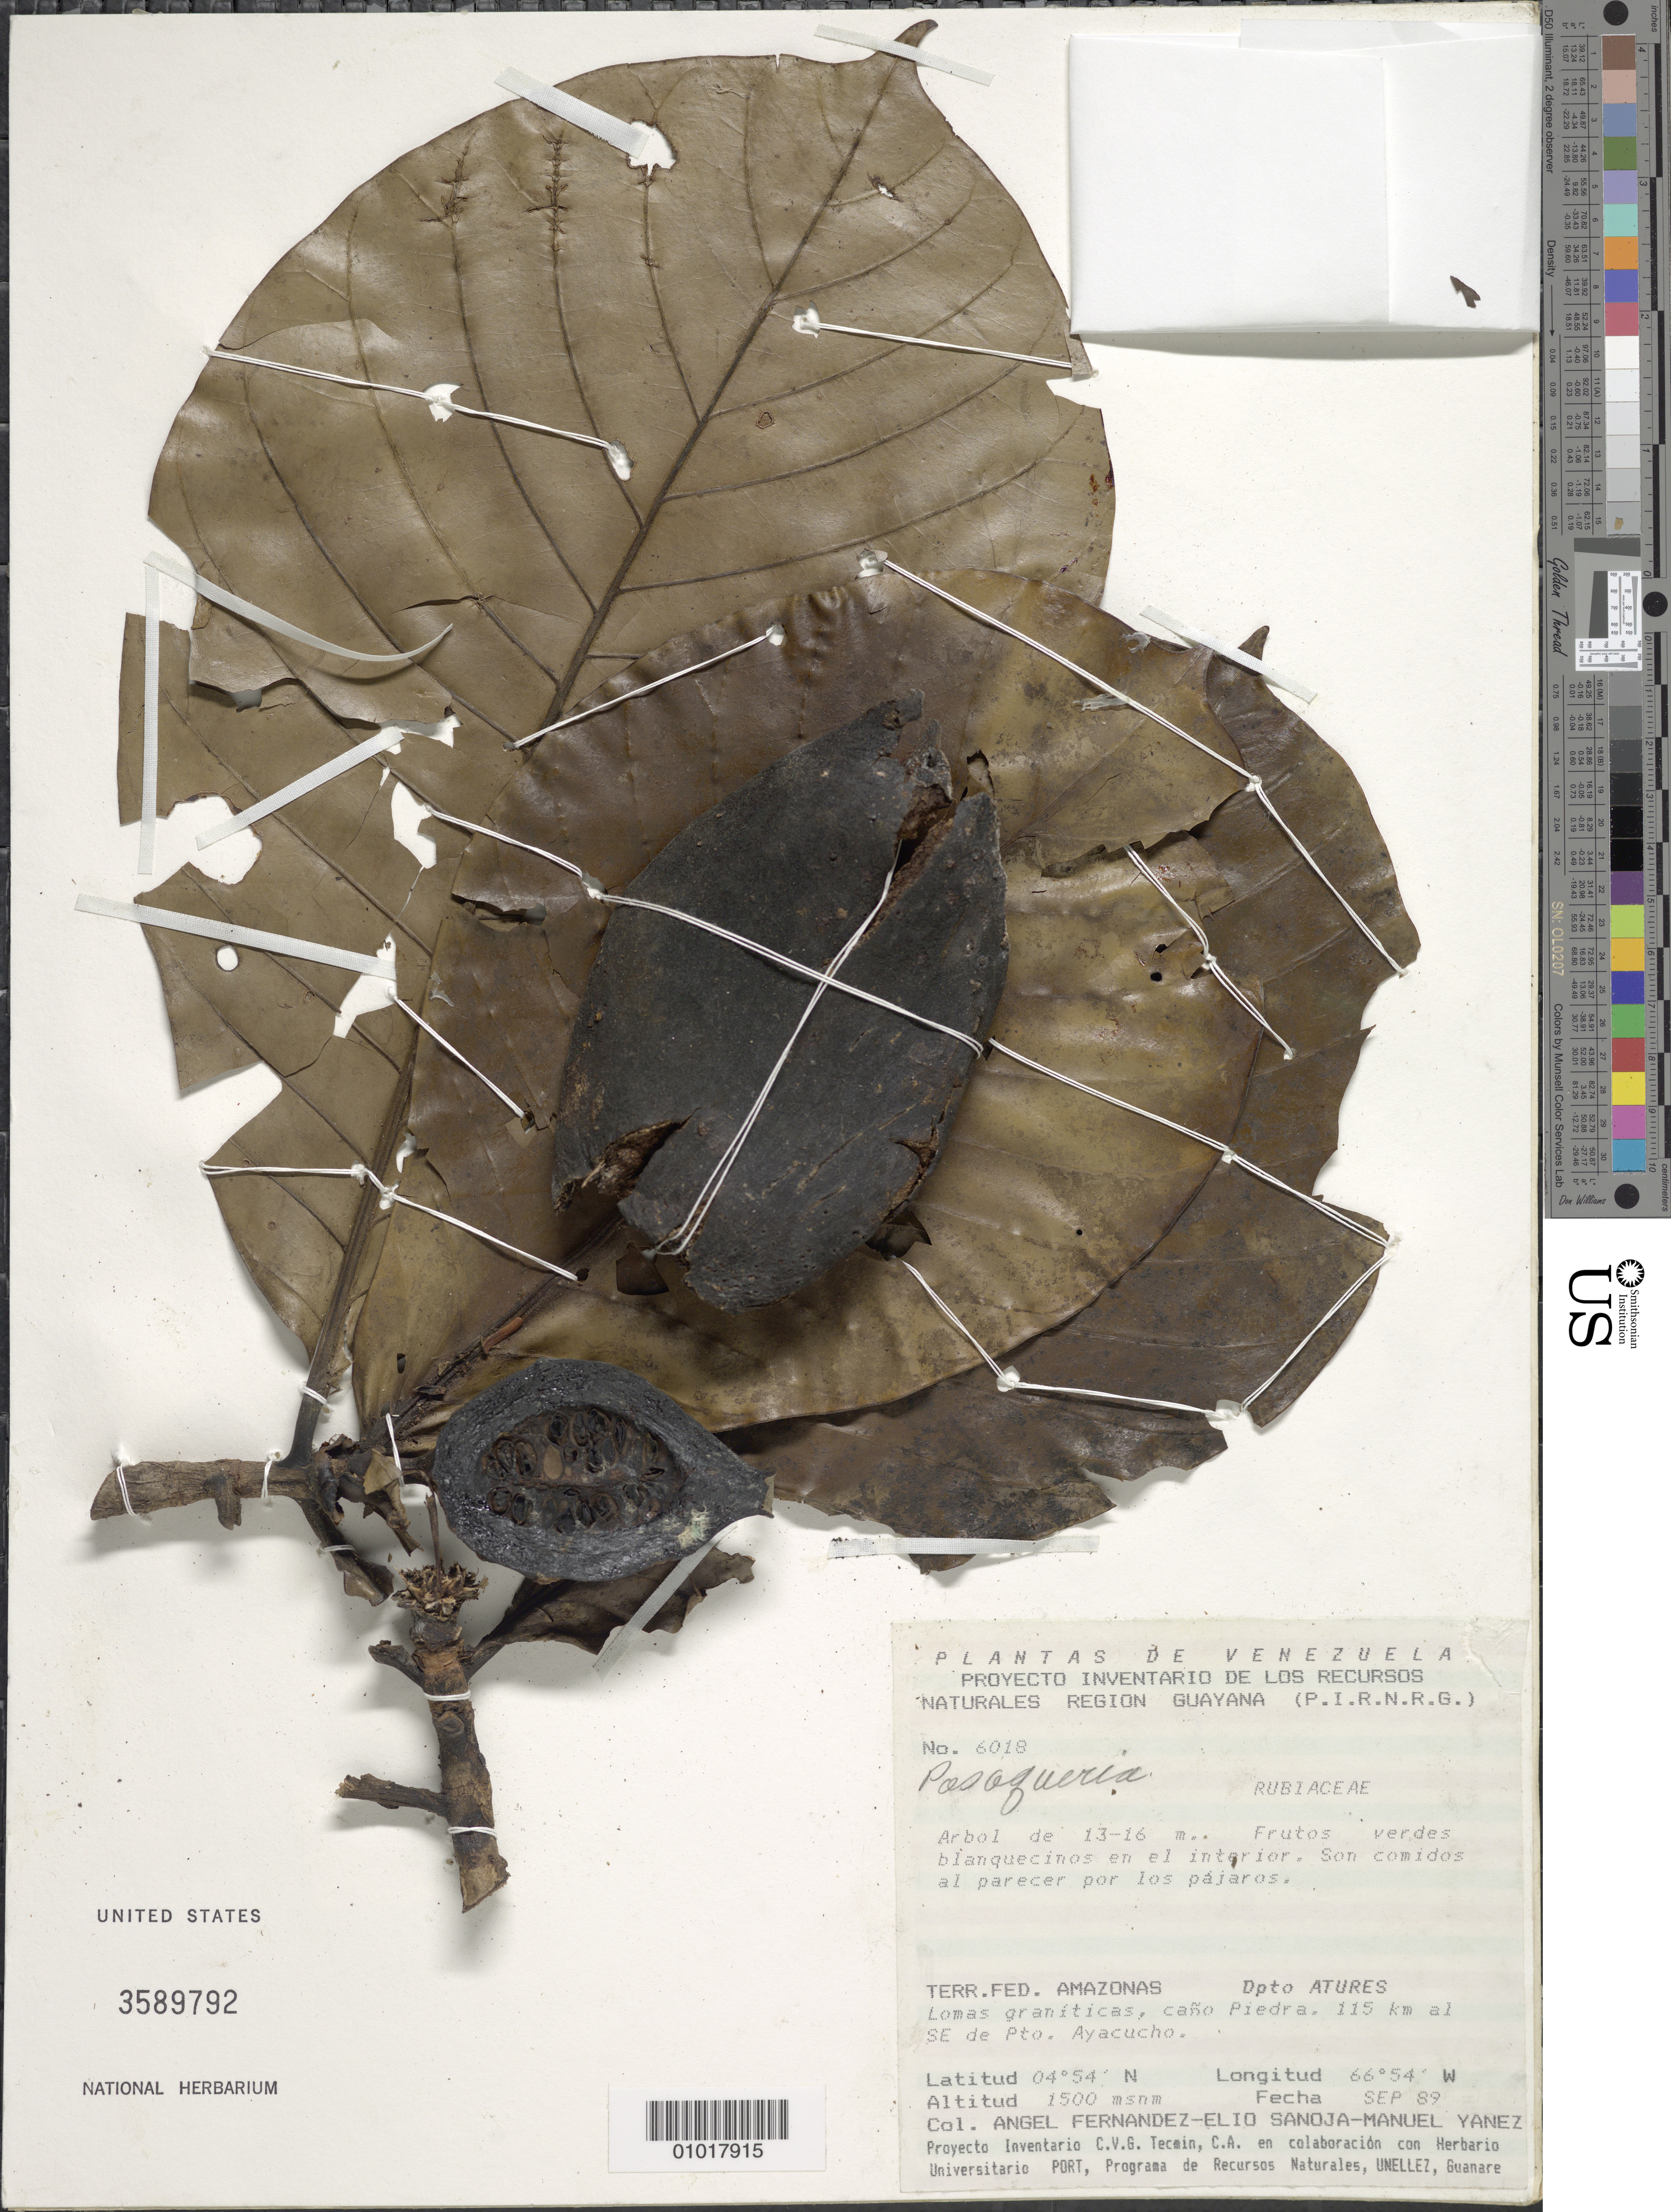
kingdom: Plantae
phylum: Tracheophyta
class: Magnoliopsida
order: Gentianales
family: Rubiaceae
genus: Posoqueria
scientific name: Posoqueria sp.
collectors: A. Fernandez-Elio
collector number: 6018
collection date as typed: Sep-89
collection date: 1989-09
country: Venezuela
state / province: Amazonas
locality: Lomas graniticas, cano Piedra. 115 km al SE de Pto. Ayacucho.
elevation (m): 1500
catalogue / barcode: US 3589792